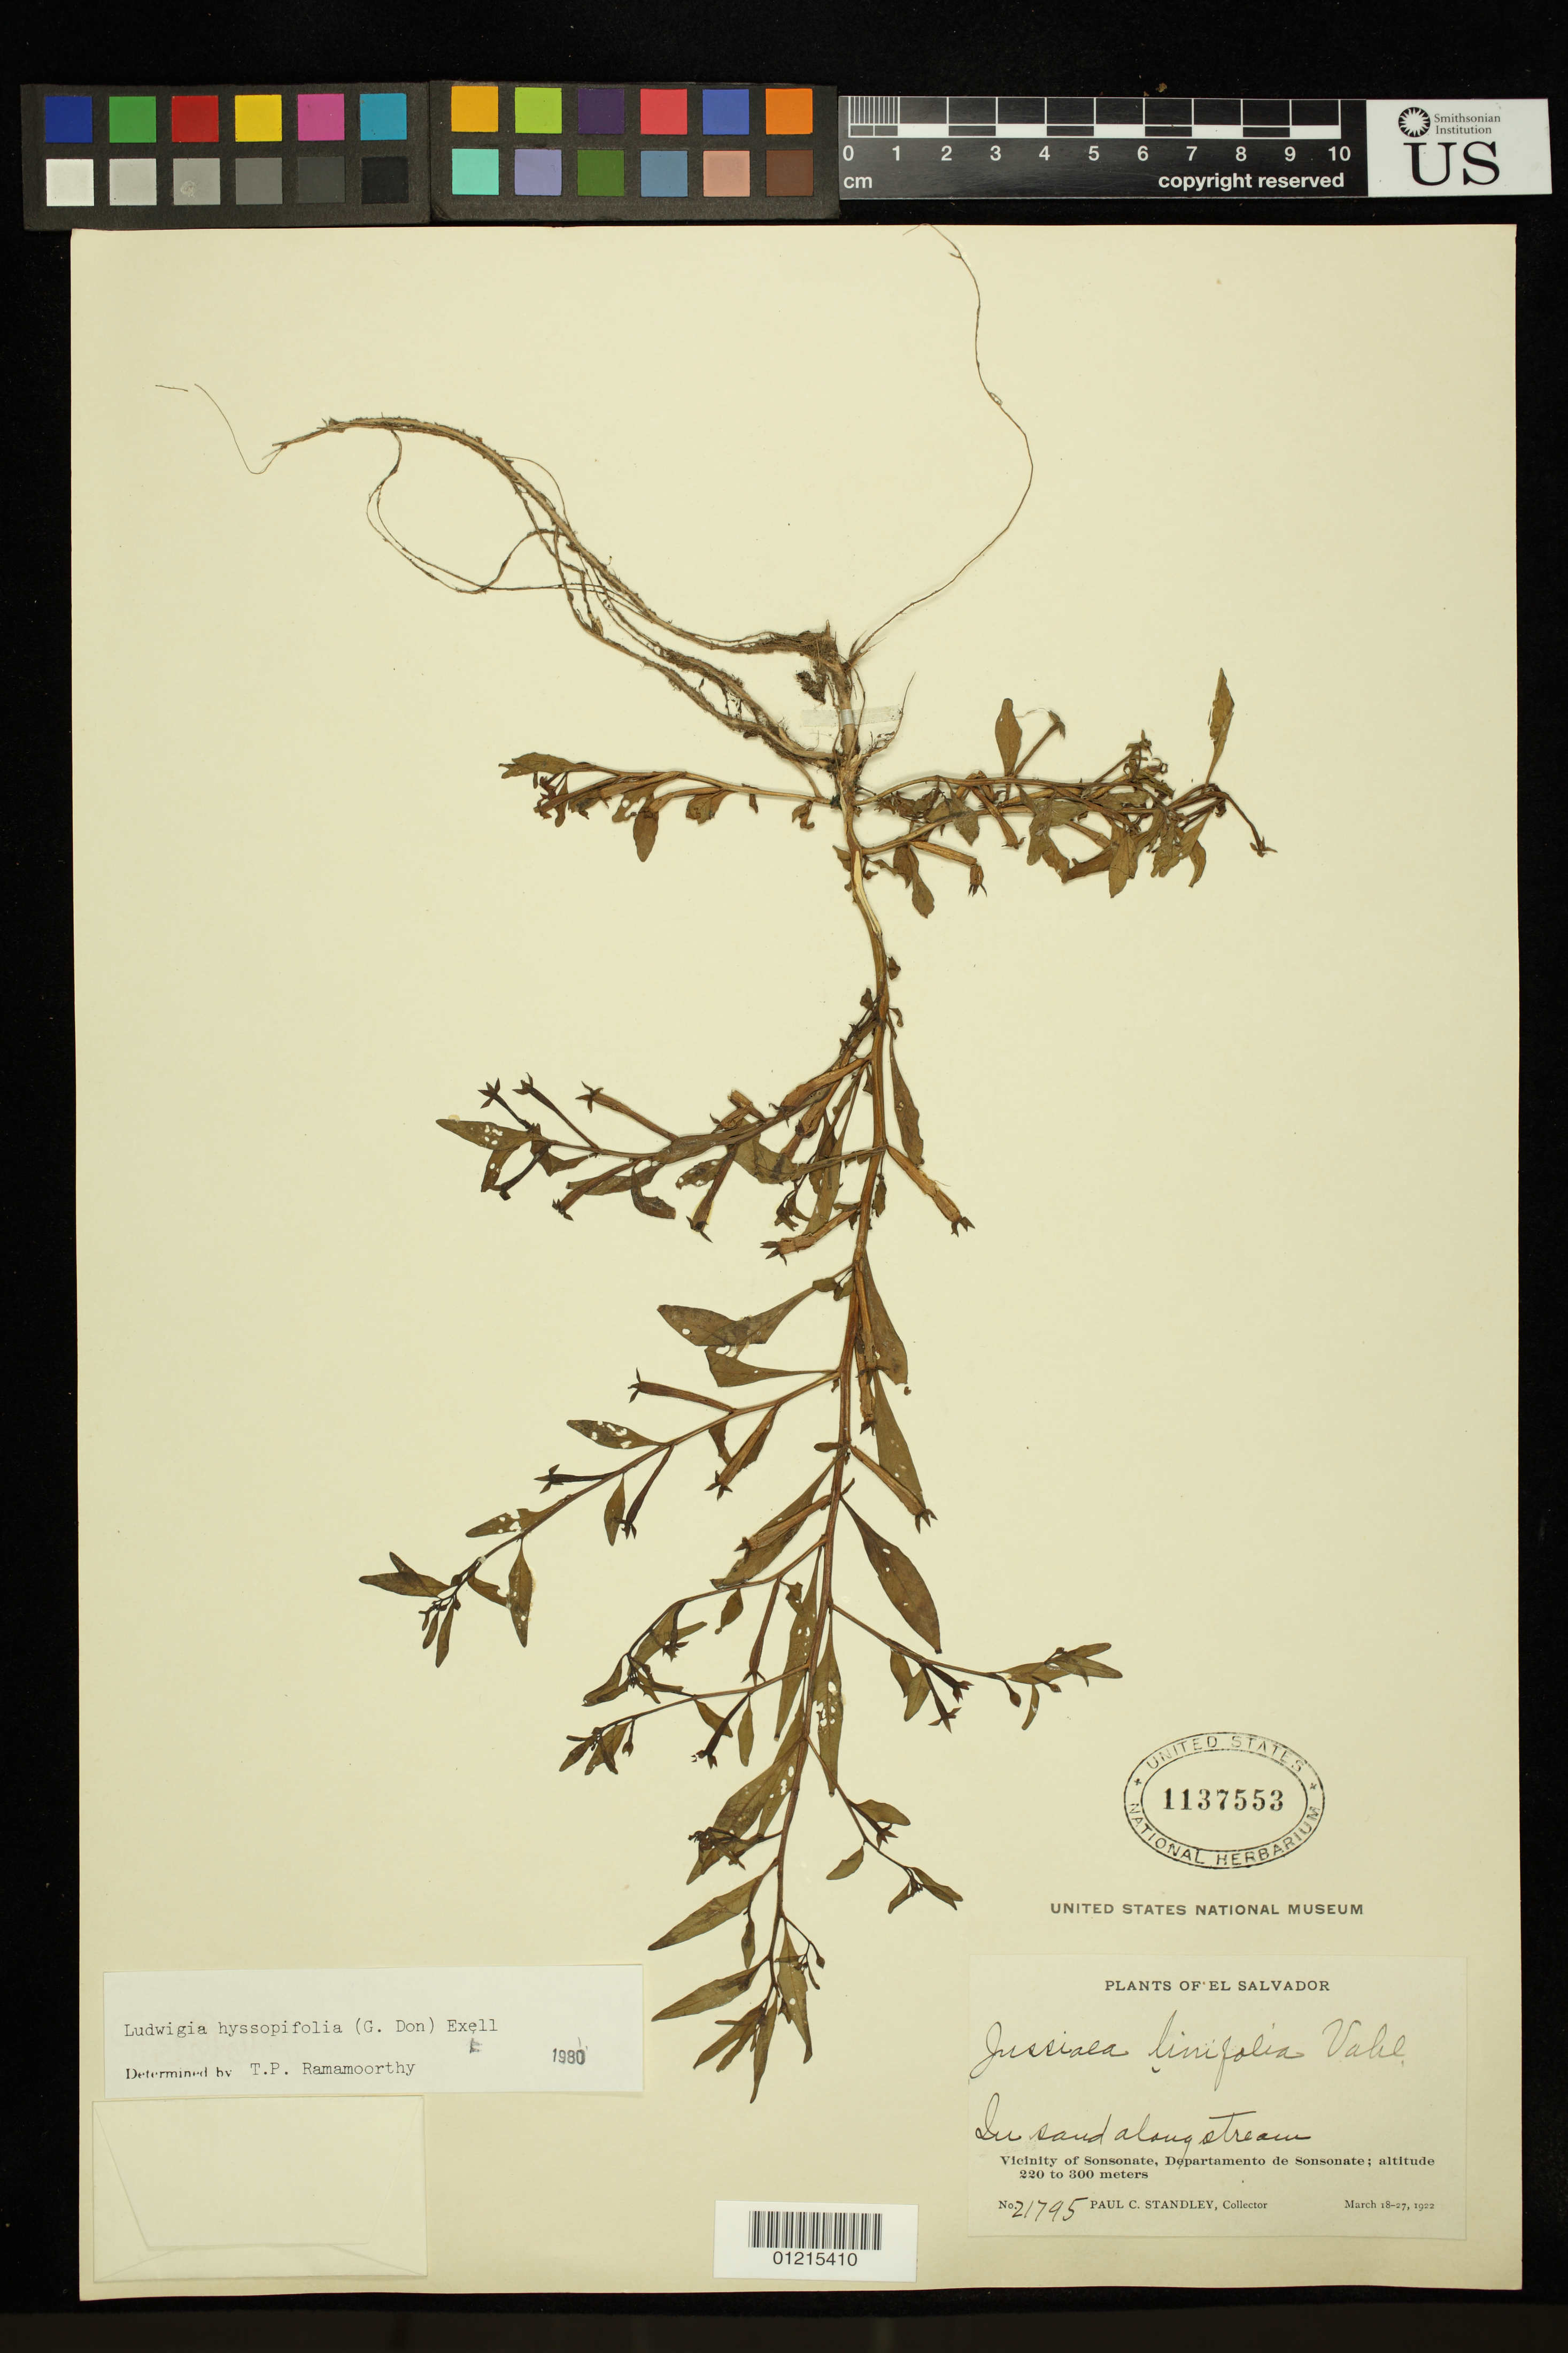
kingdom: Plantae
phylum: Tracheophyta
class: Magnoliopsida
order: Myrtales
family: Onagraceae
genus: Ludwigia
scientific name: Ludwigia hyssopifolia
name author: (G. Don) Exell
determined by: Ramamoorthy, T. P.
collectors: P. C. Standley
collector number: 21795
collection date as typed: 18 Mar 1922 to 27 Mar 1922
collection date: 1922-03-18/1922-03-27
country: El Salvador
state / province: Sonsonate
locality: Vicinity of Sonsonate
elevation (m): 220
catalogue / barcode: US 1137553